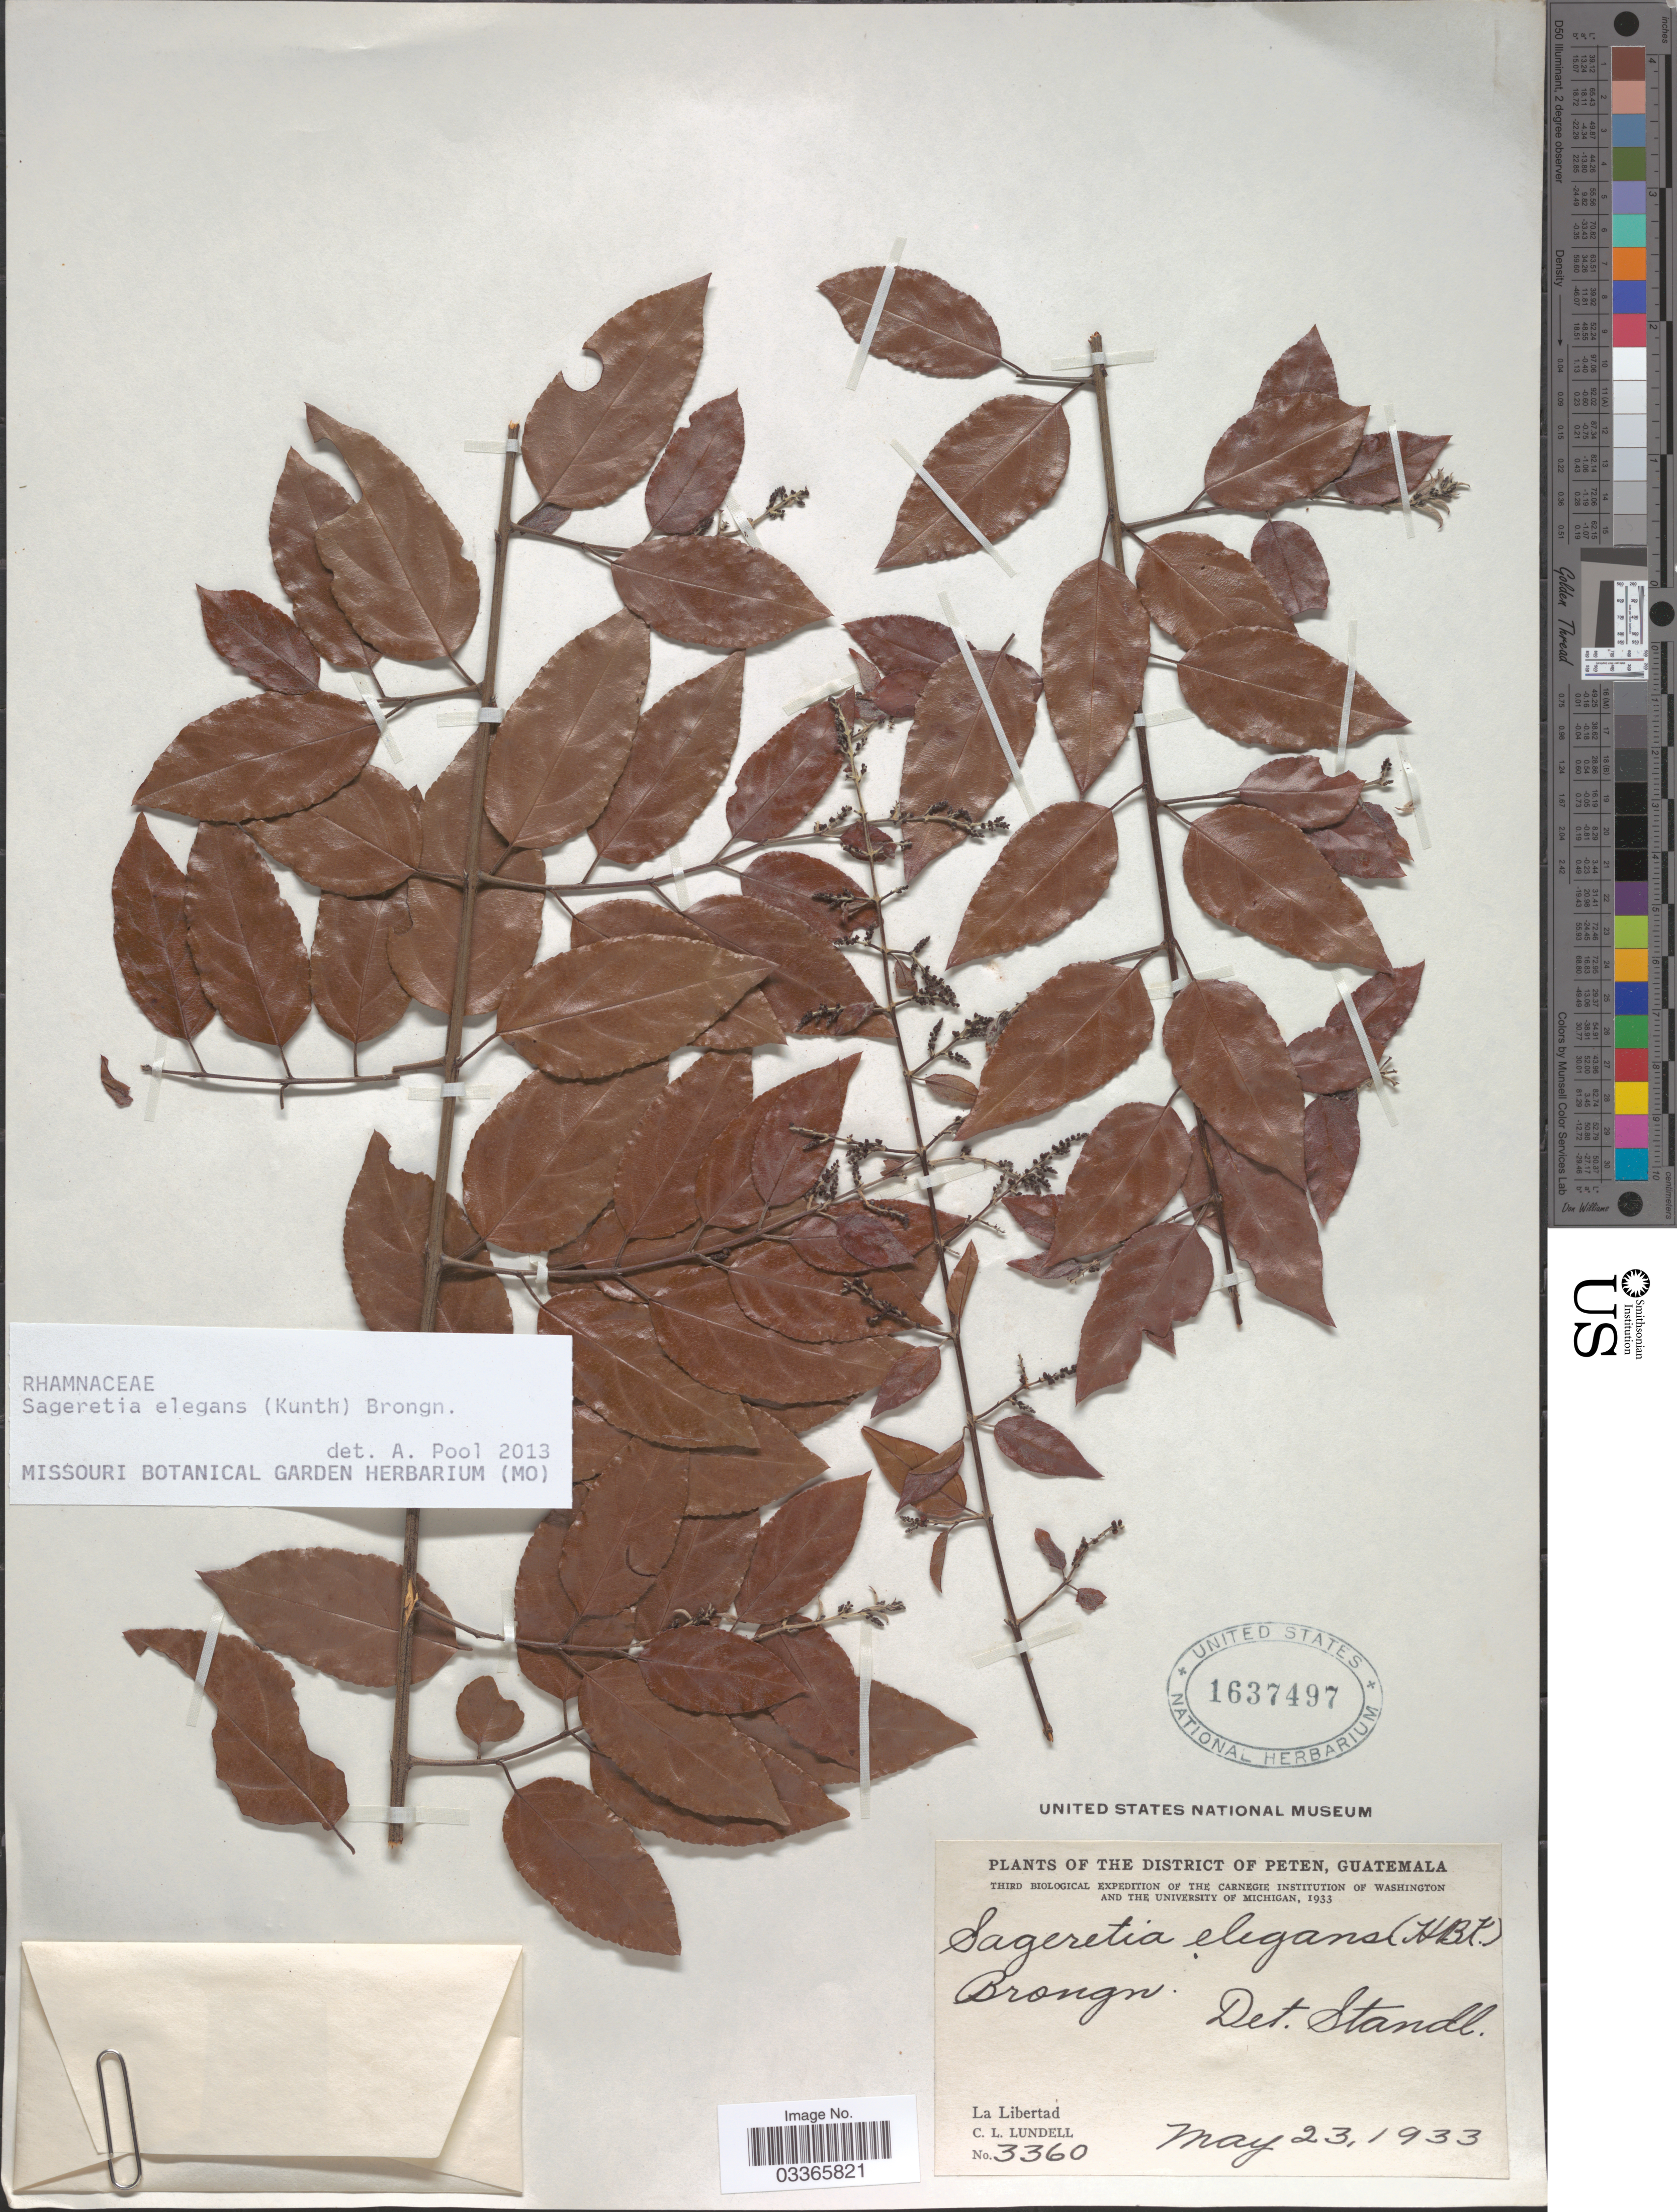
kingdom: Plantae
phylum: Tracheophyta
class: Magnoliopsida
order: Rosales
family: Rhamnaceae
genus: Sageretia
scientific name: Sageretia elegans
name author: (Kunth) Brongn.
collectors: C. L. Lundell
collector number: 3360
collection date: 1933-05-23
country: Guatemala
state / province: El Petén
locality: The District of Peten. La Libertad.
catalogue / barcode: US 1637497